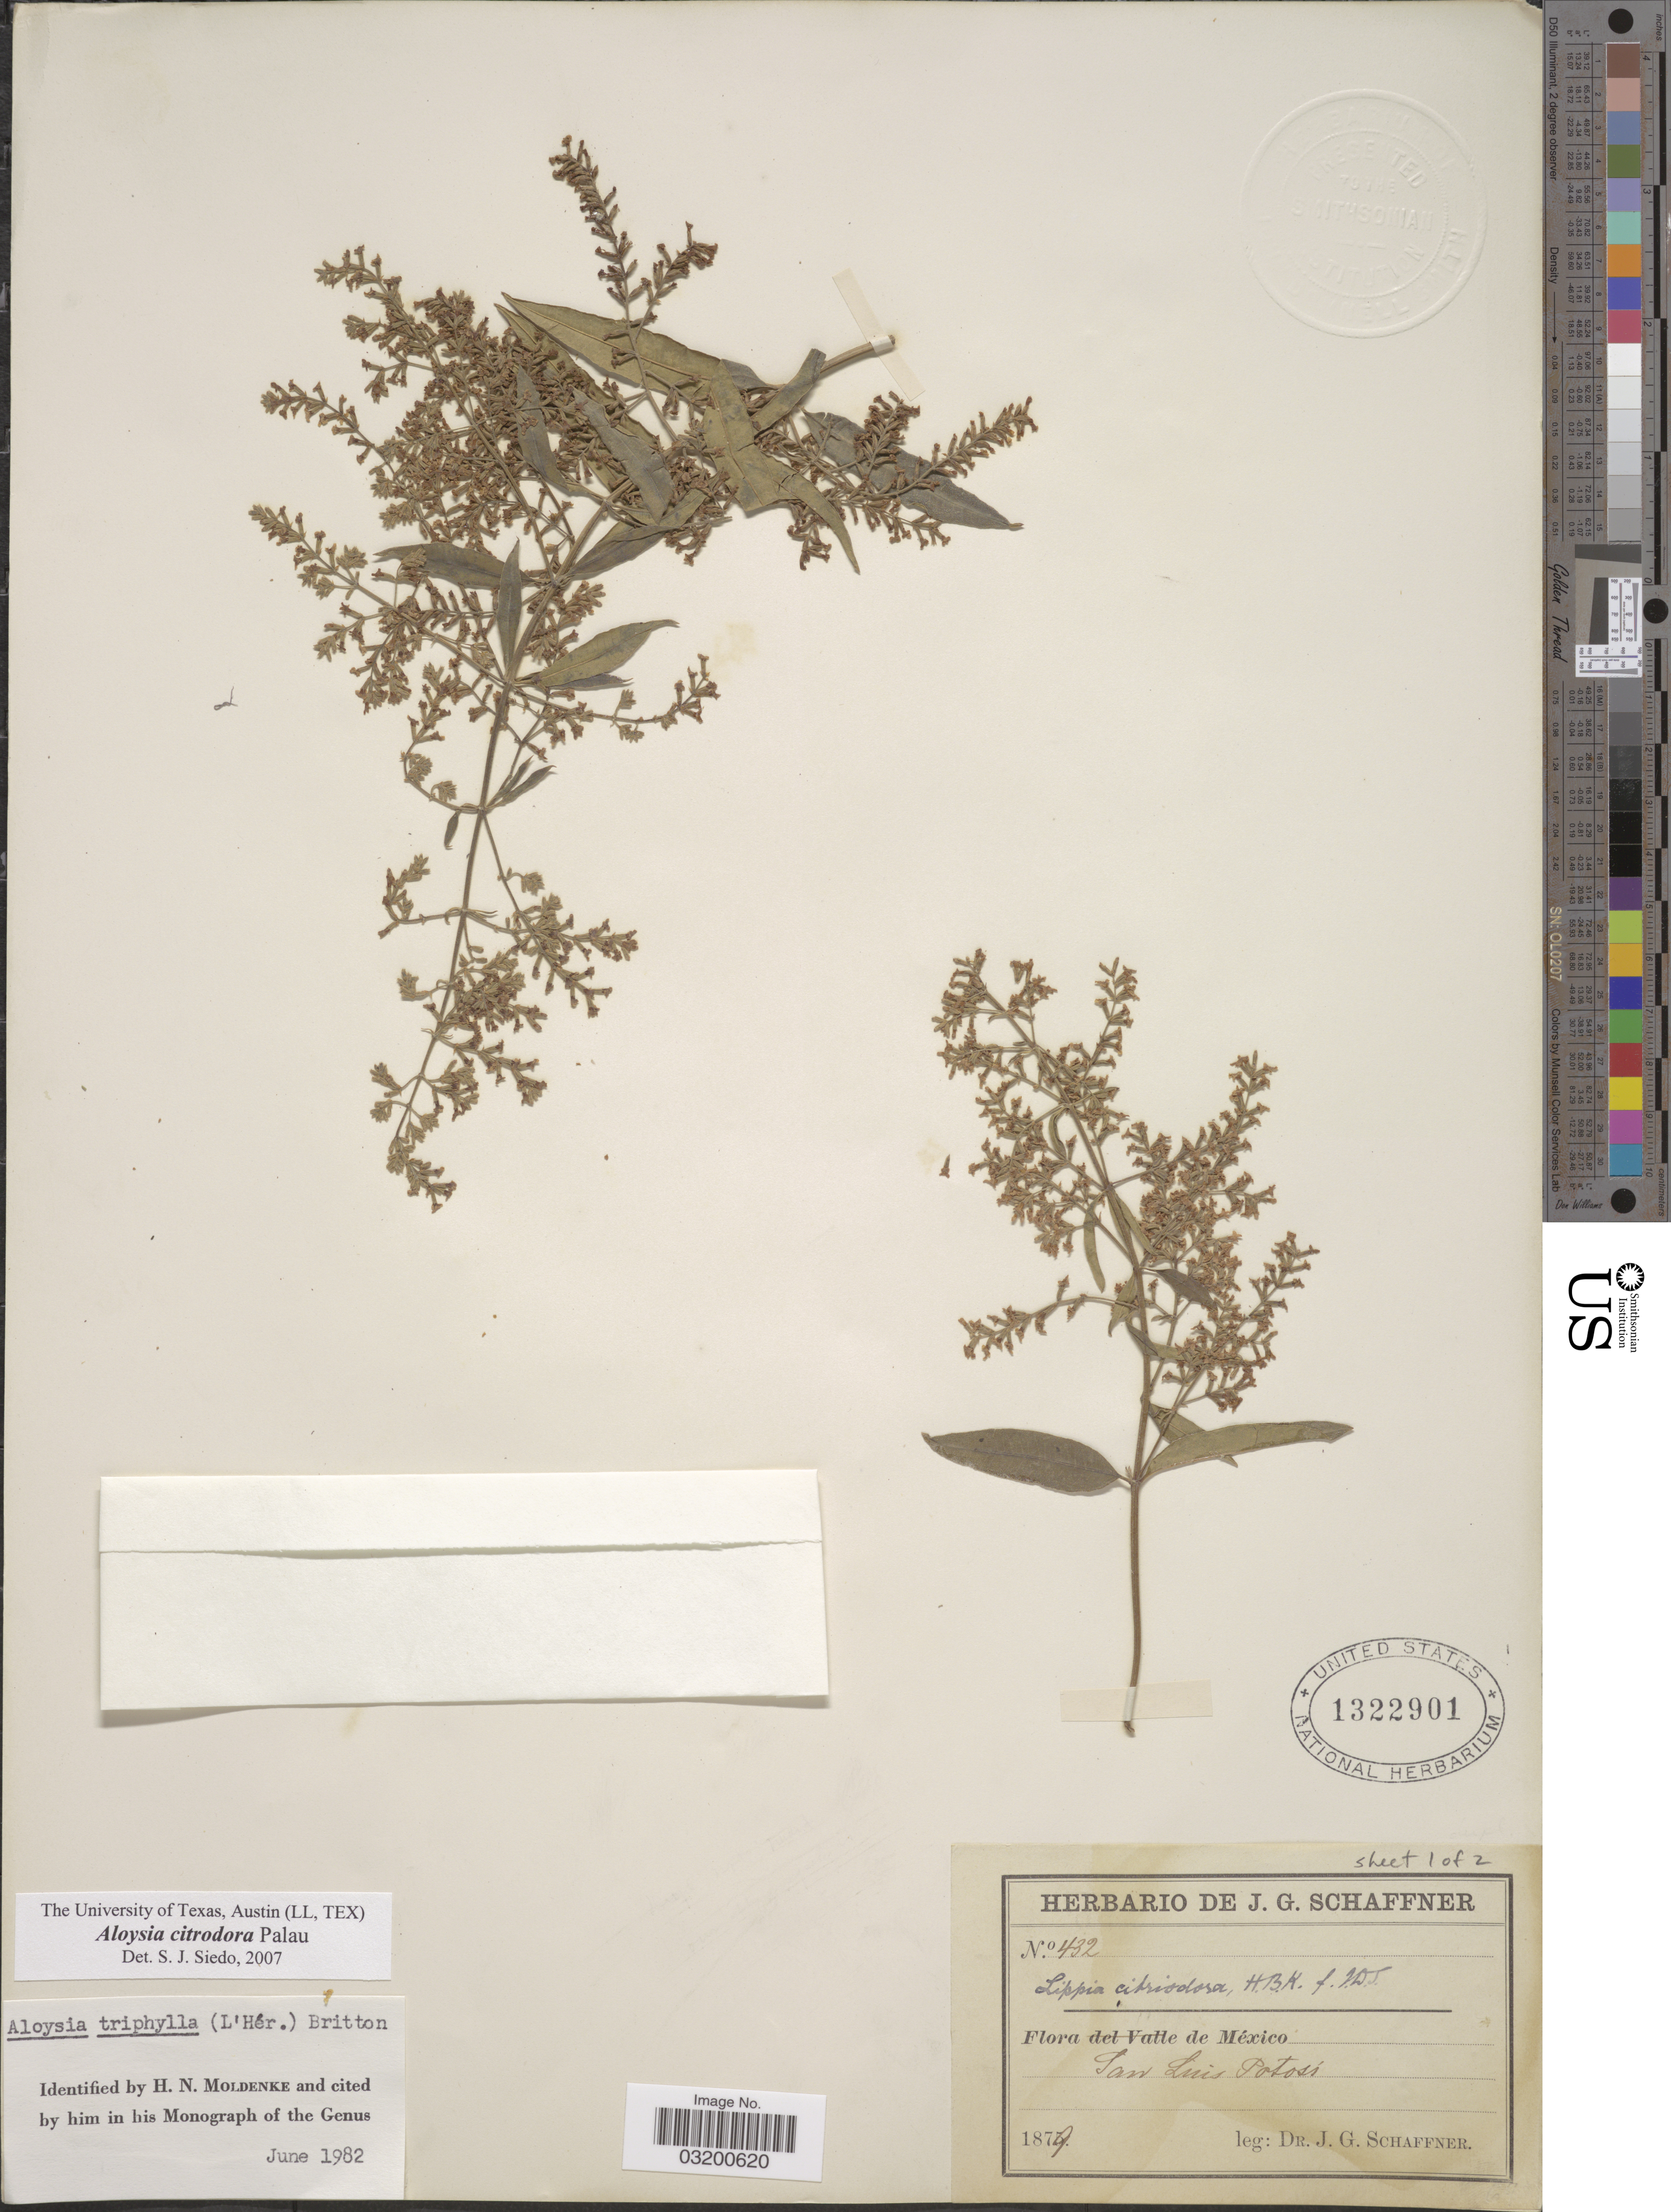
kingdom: Plantae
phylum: Tracheophyta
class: Magnoliopsida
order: Lamiales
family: Verbenaceae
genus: Aloysia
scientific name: Aloysia citrodora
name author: Paláu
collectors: J. G. Schaffner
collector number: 432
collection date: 1879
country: Mexico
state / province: San Luis Potosí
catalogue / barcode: US 1322901